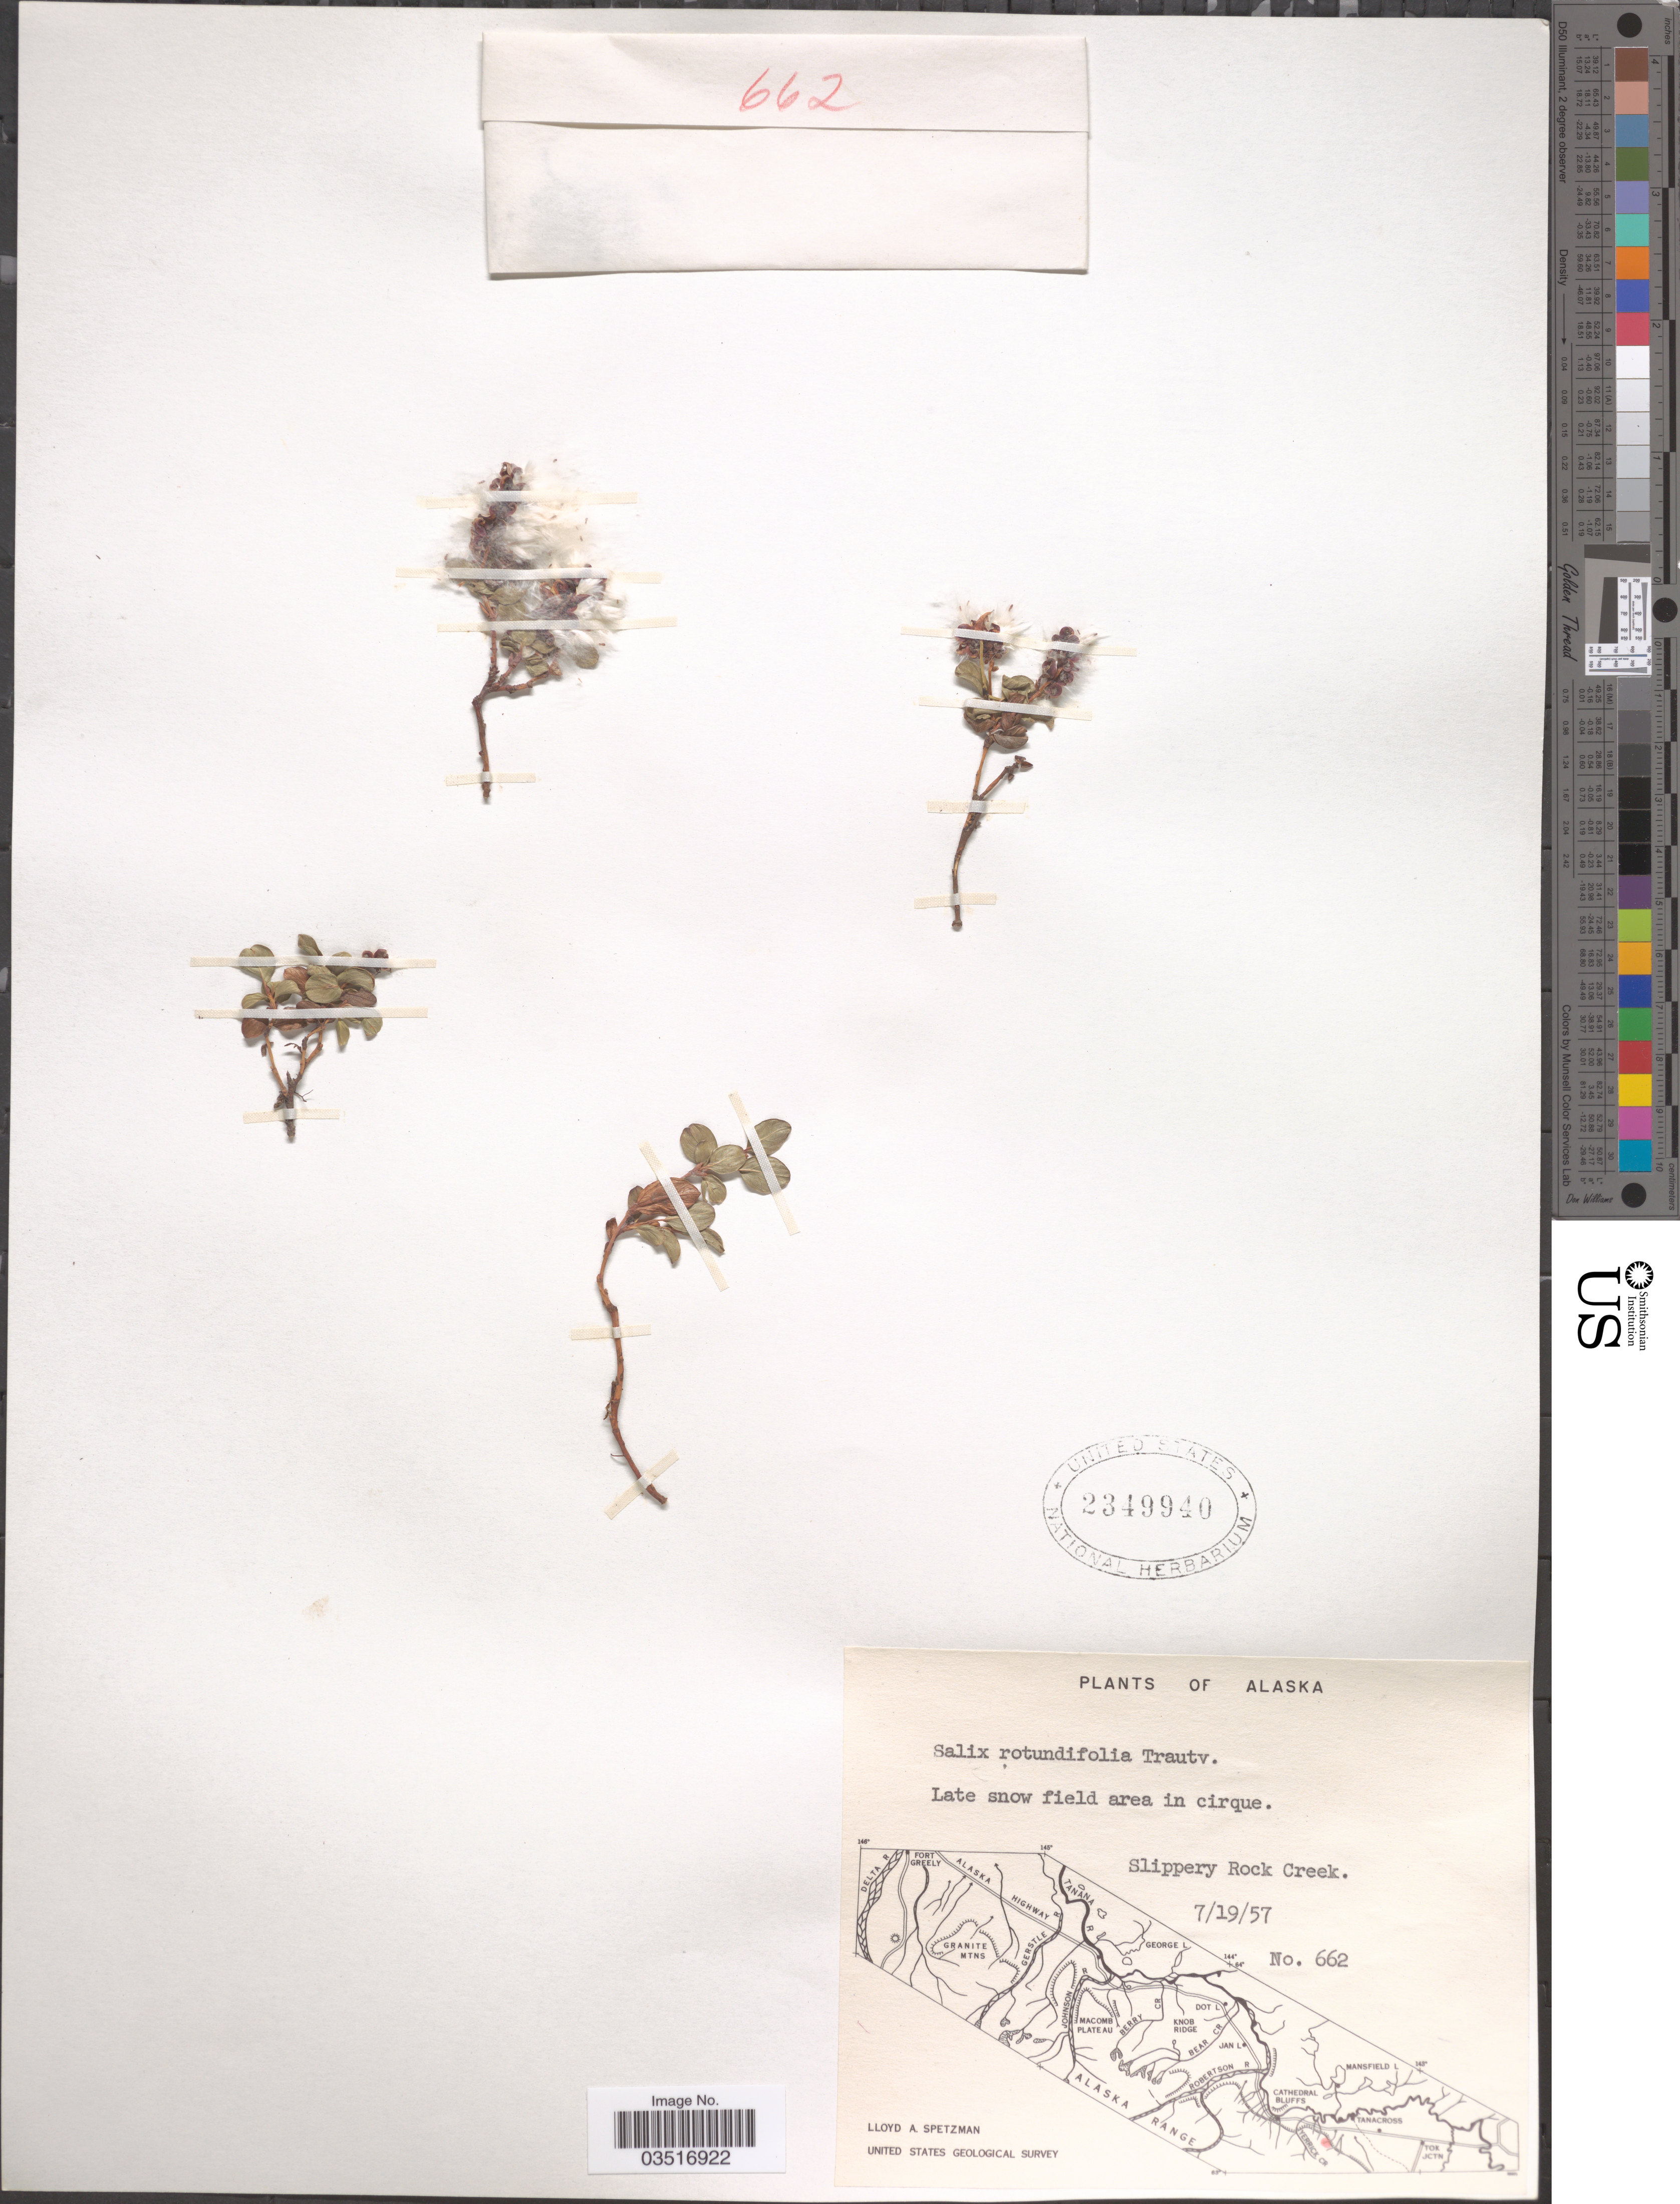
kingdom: Plantae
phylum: Tracheophyta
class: Magnoliopsida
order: Malpighiales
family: Salicaceae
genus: Salix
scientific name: Salix rotundifolia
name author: Trautv.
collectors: L. Spetzman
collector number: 662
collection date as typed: Transcribed d/m/y: 19/7/57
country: United States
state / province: Alaska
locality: Late snow field area in cirque. Slippery Rock Creek.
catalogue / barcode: US 2349940